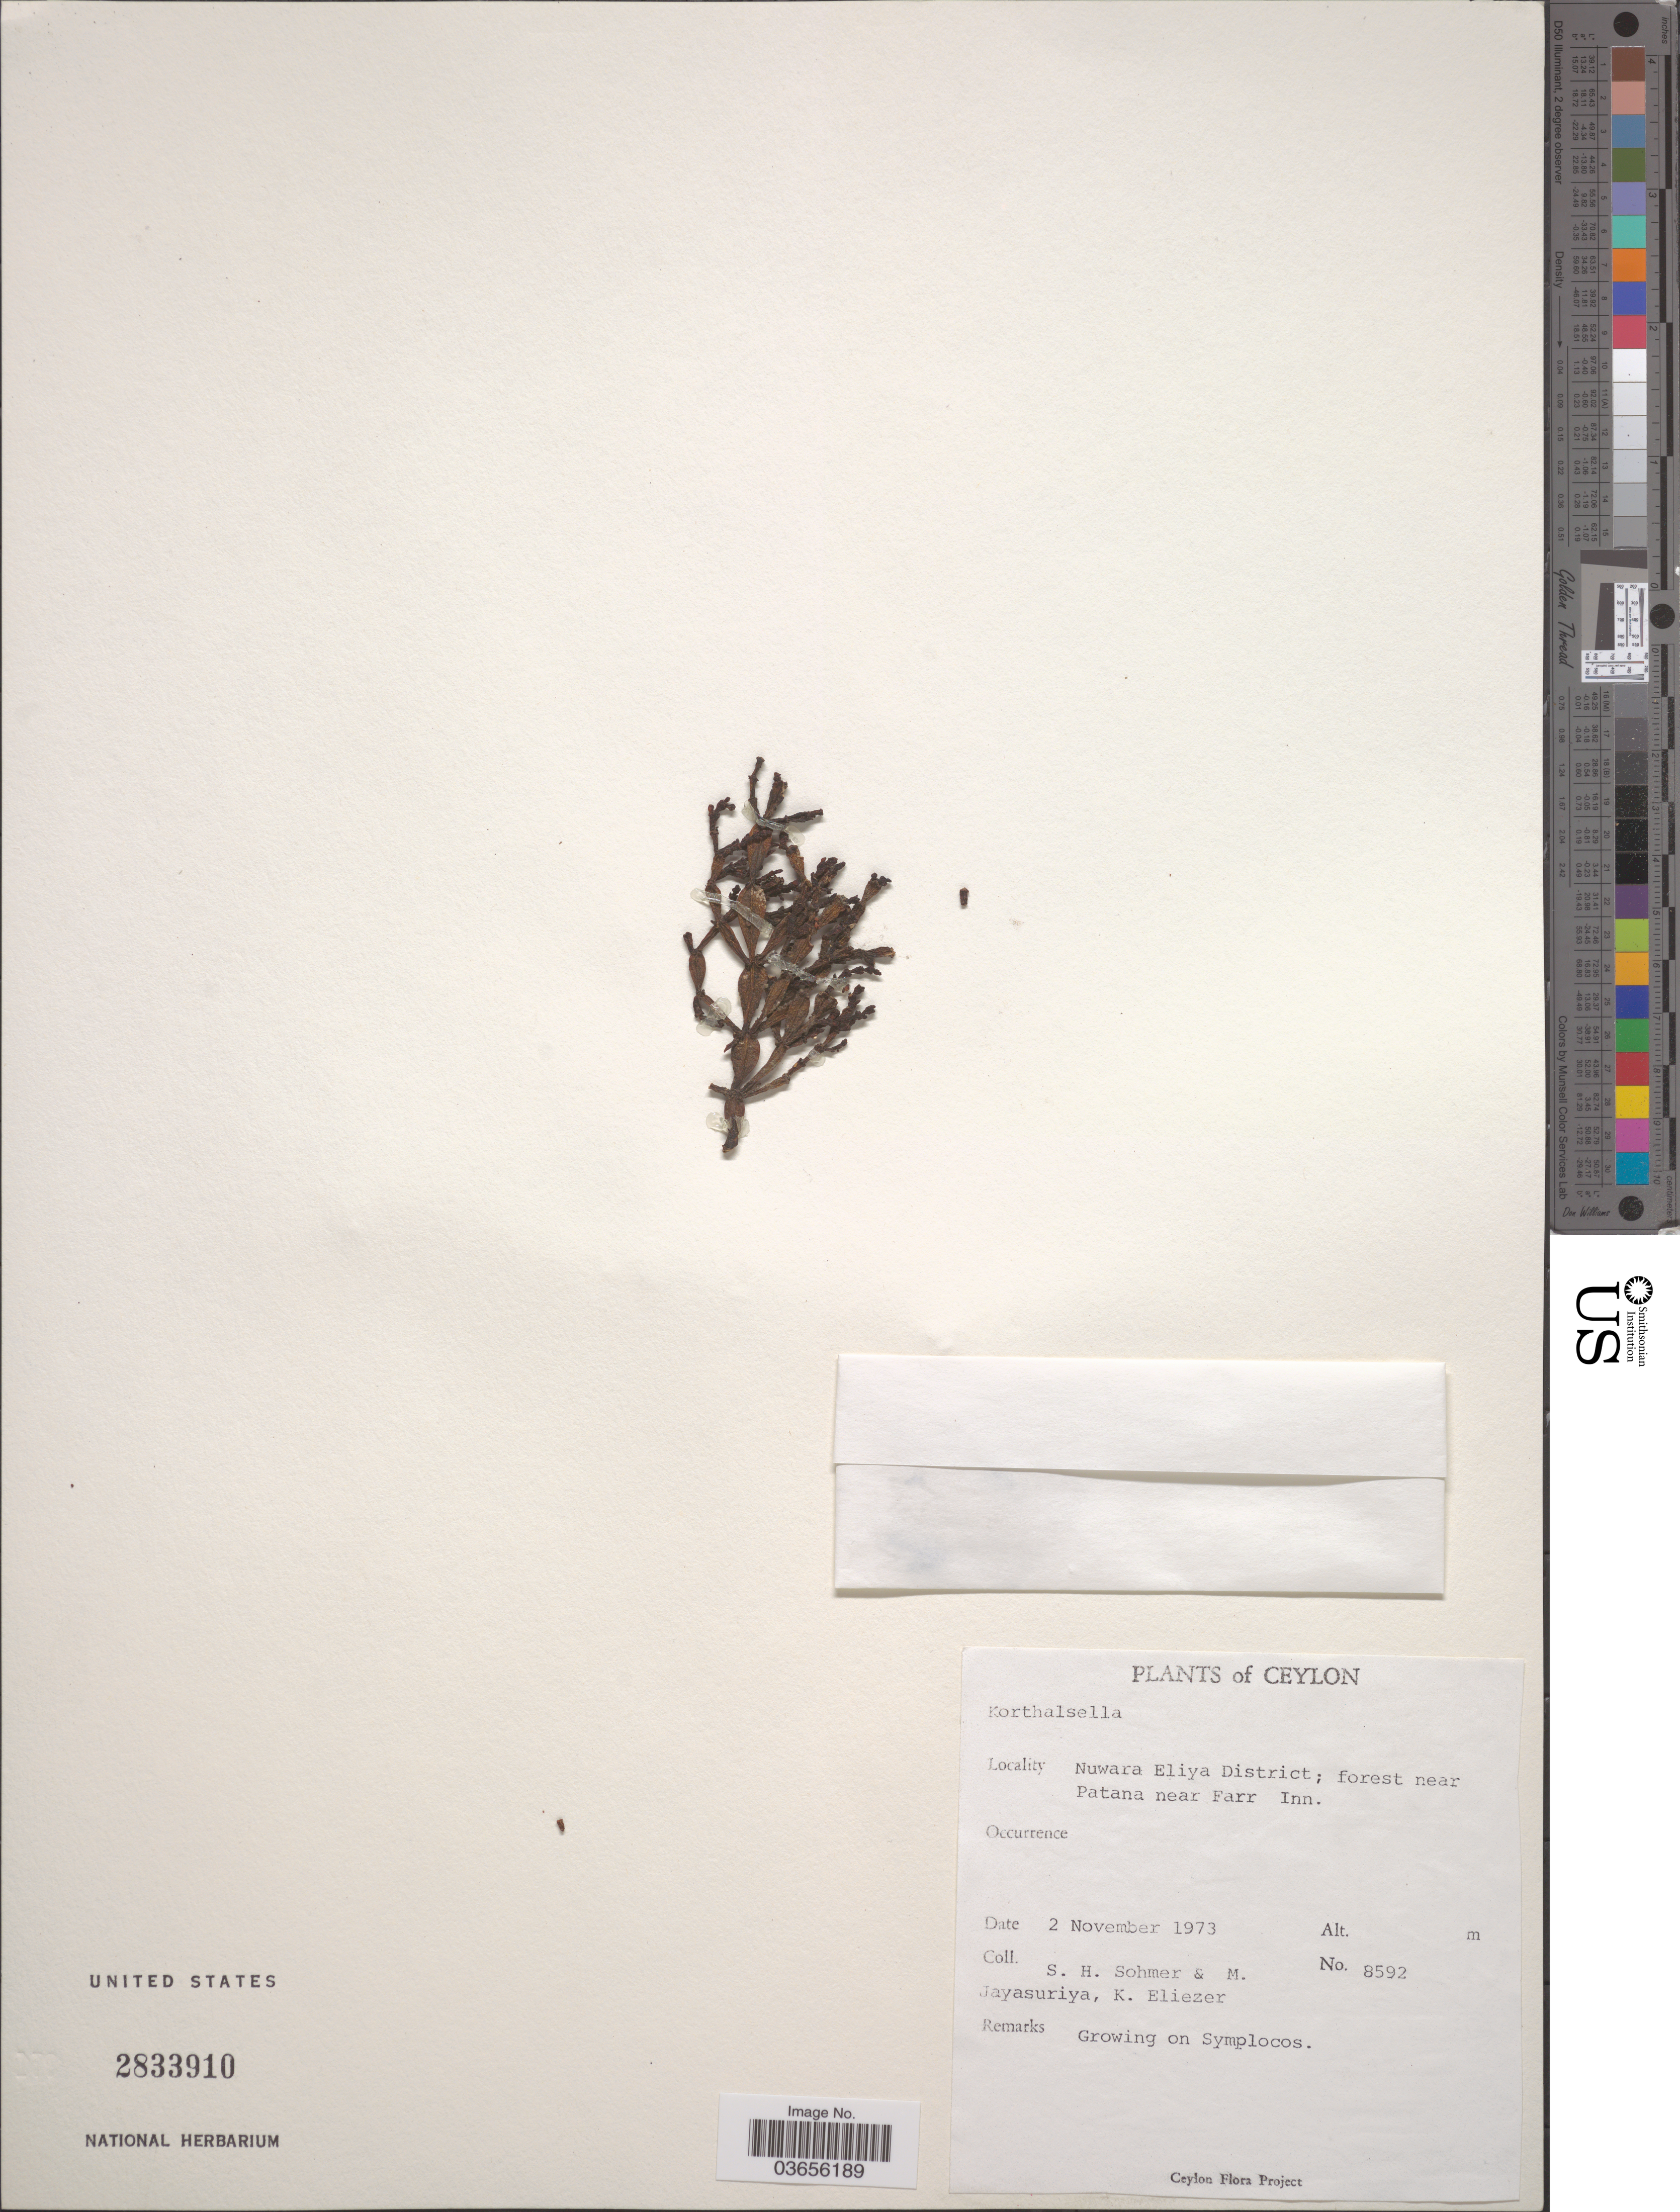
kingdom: Plantae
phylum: Tracheophyta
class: Magnoliopsida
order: Santalales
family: Viscaceae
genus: Korthalsella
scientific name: Korthalsella sp.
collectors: S. H. Sohmer, M. Jayasuriya & K. Eliezer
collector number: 8592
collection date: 1973-11-02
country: Sri Lanka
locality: Ceylon. Nuwara Eliya District; forest near Patana near Farr Inn.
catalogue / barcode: US 2833910